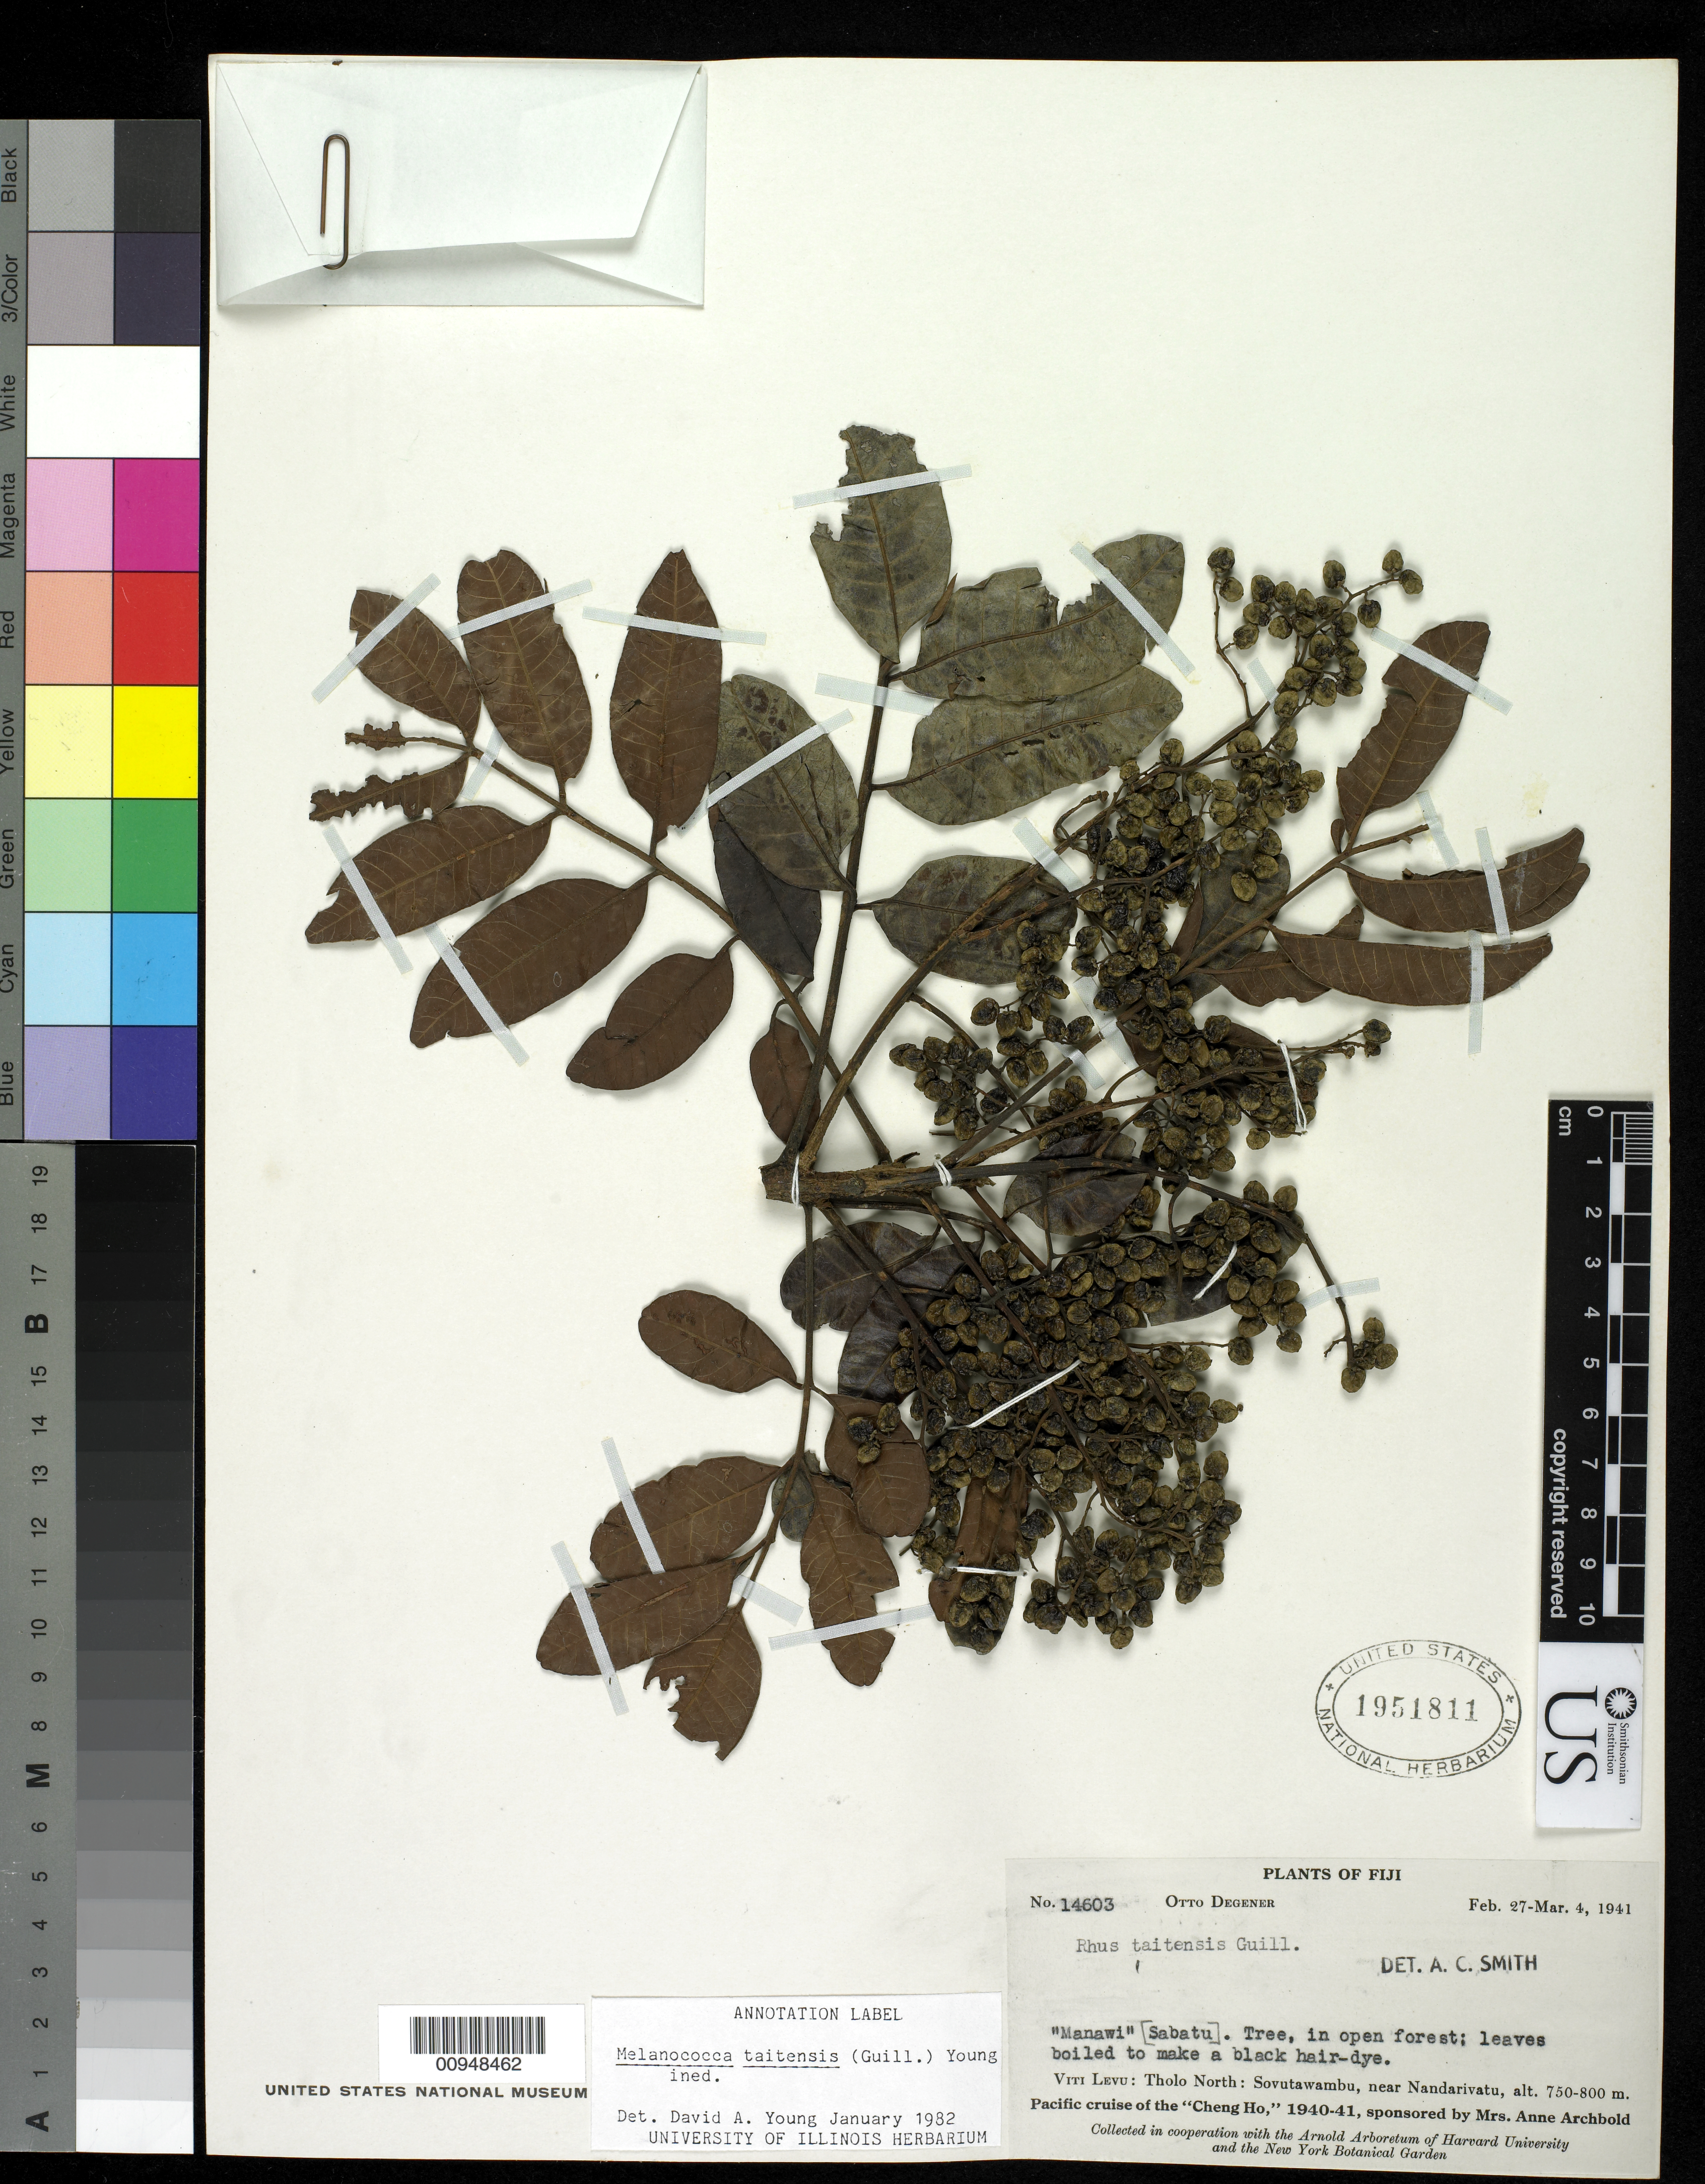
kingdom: Plantae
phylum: Tracheophyta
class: Magnoliopsida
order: Sapindales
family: Anacardiaceae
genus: Rhus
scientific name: Rhus taitensis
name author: Guill.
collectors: O. Degener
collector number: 14603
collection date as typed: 27 Feb 1941 to 04 Mar 1941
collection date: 1941-02-27/1941-03-04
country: Fiji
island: Viti Levu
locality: Tholo North: Sovutawambu, near Nandarivatu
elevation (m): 750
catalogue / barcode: US 1951811